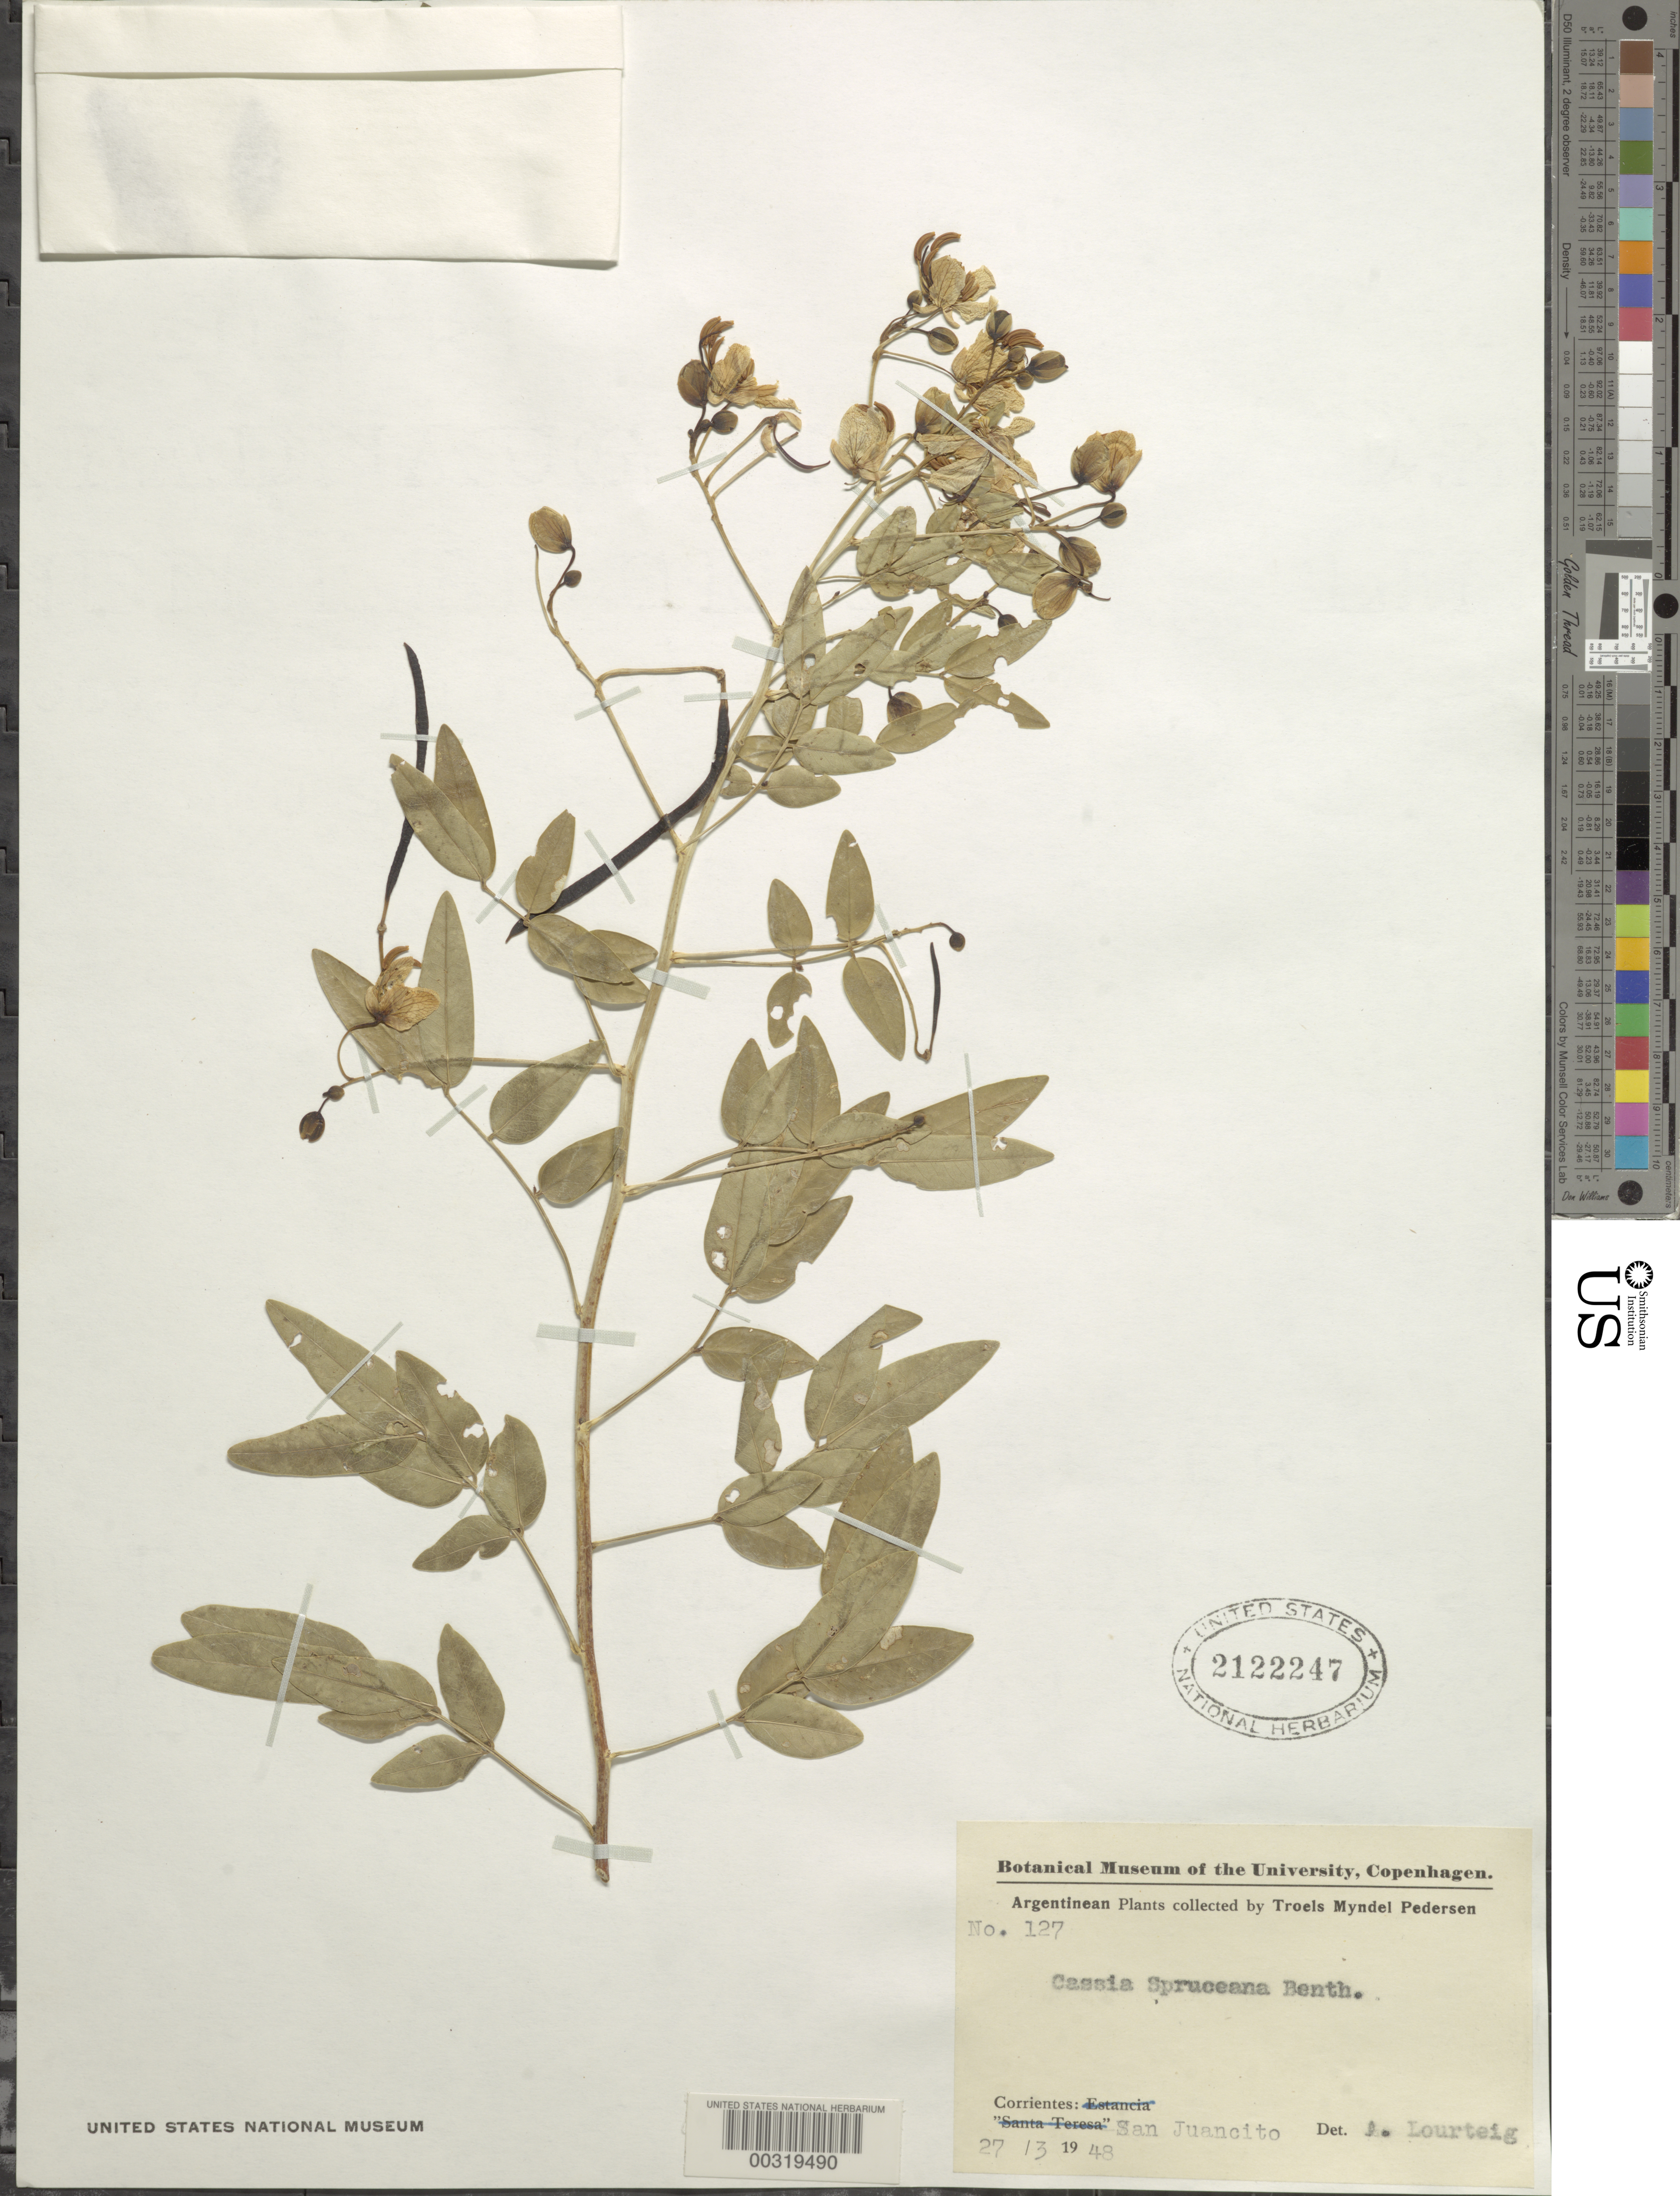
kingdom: Plantae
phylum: Tracheophyta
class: Magnoliopsida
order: Fabales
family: Fabaceae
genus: Cassia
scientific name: Cassia spruceana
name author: Benth.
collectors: T. M. Pedersen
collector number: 127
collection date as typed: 27 Mar 1948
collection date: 1948-03-27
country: Argentina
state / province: Corrientes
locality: San Juancito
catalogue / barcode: US 2122247